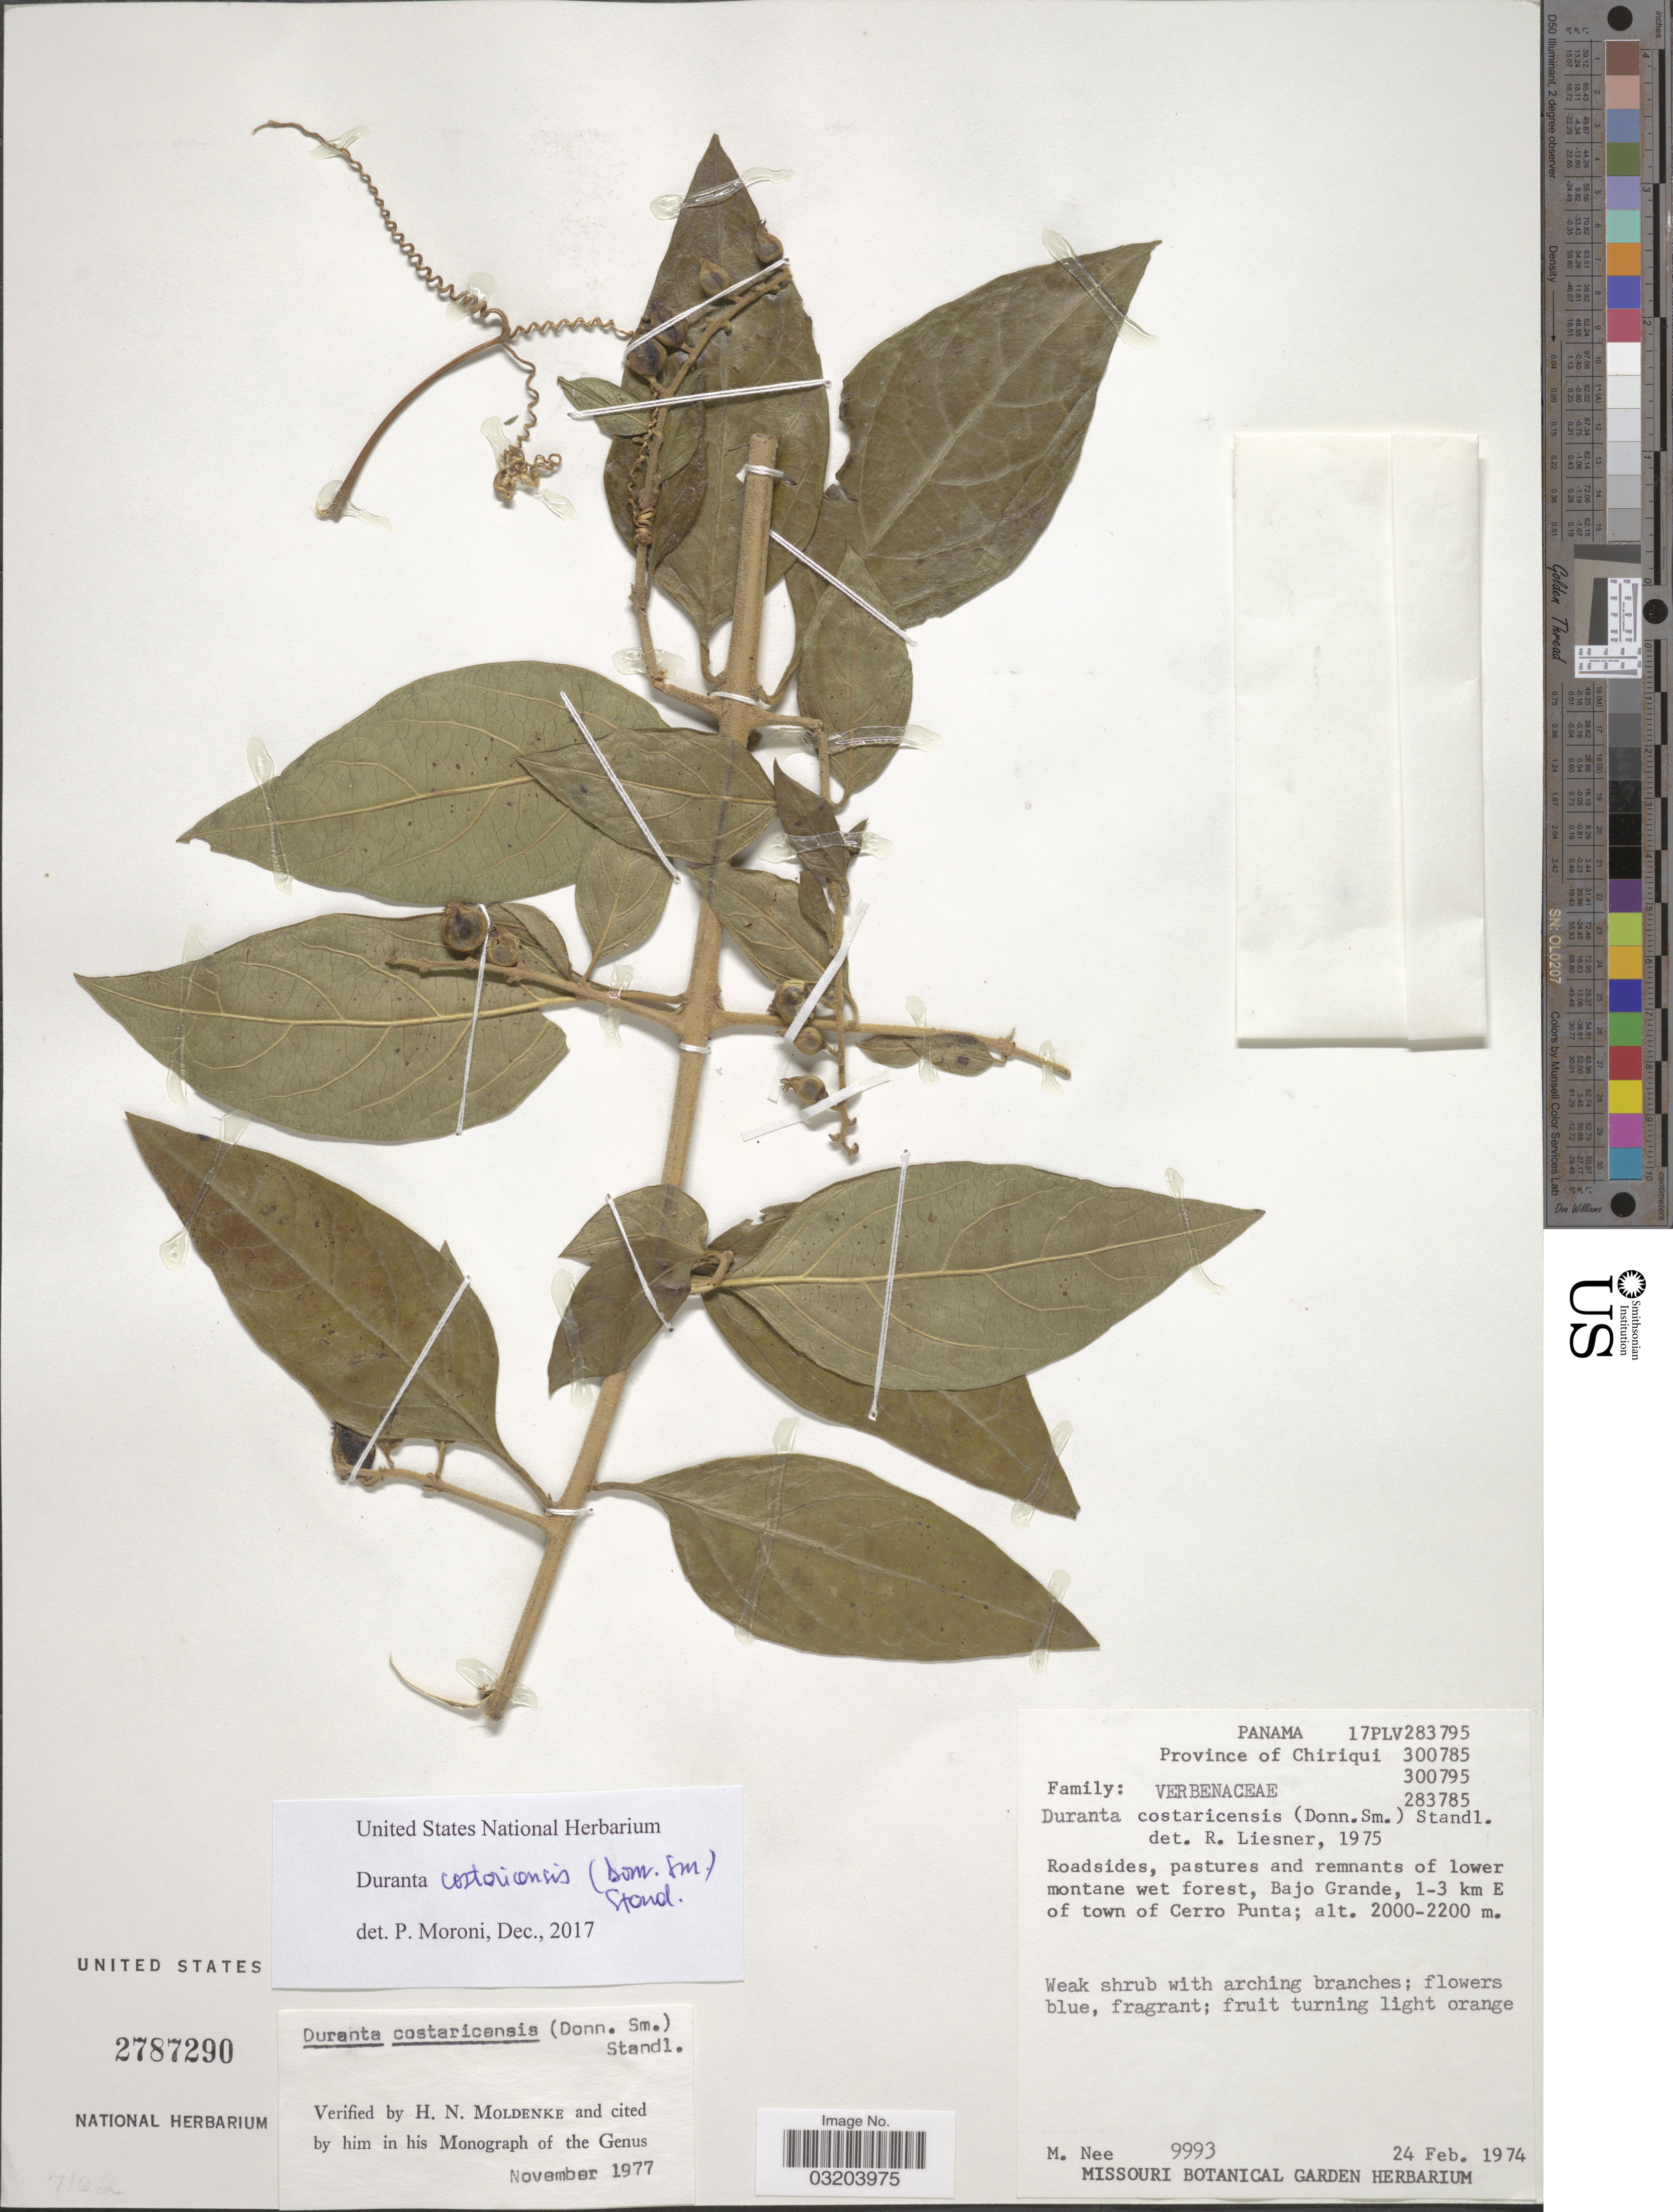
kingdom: Plantae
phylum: Tracheophyta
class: Magnoliopsida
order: Lamiales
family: Verbenaceae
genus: Duranta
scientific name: Duranta costaricensis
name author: (Donn. Sm.) Standl.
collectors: M. Nee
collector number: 9993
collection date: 1974-02-24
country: Panama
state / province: Chiriqui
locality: Roadsides, pastures and remnants of lower montane wet forest, Bajo Grande, 1-3 km E of town of Cerro Punta.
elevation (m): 2000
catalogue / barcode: US 2787290